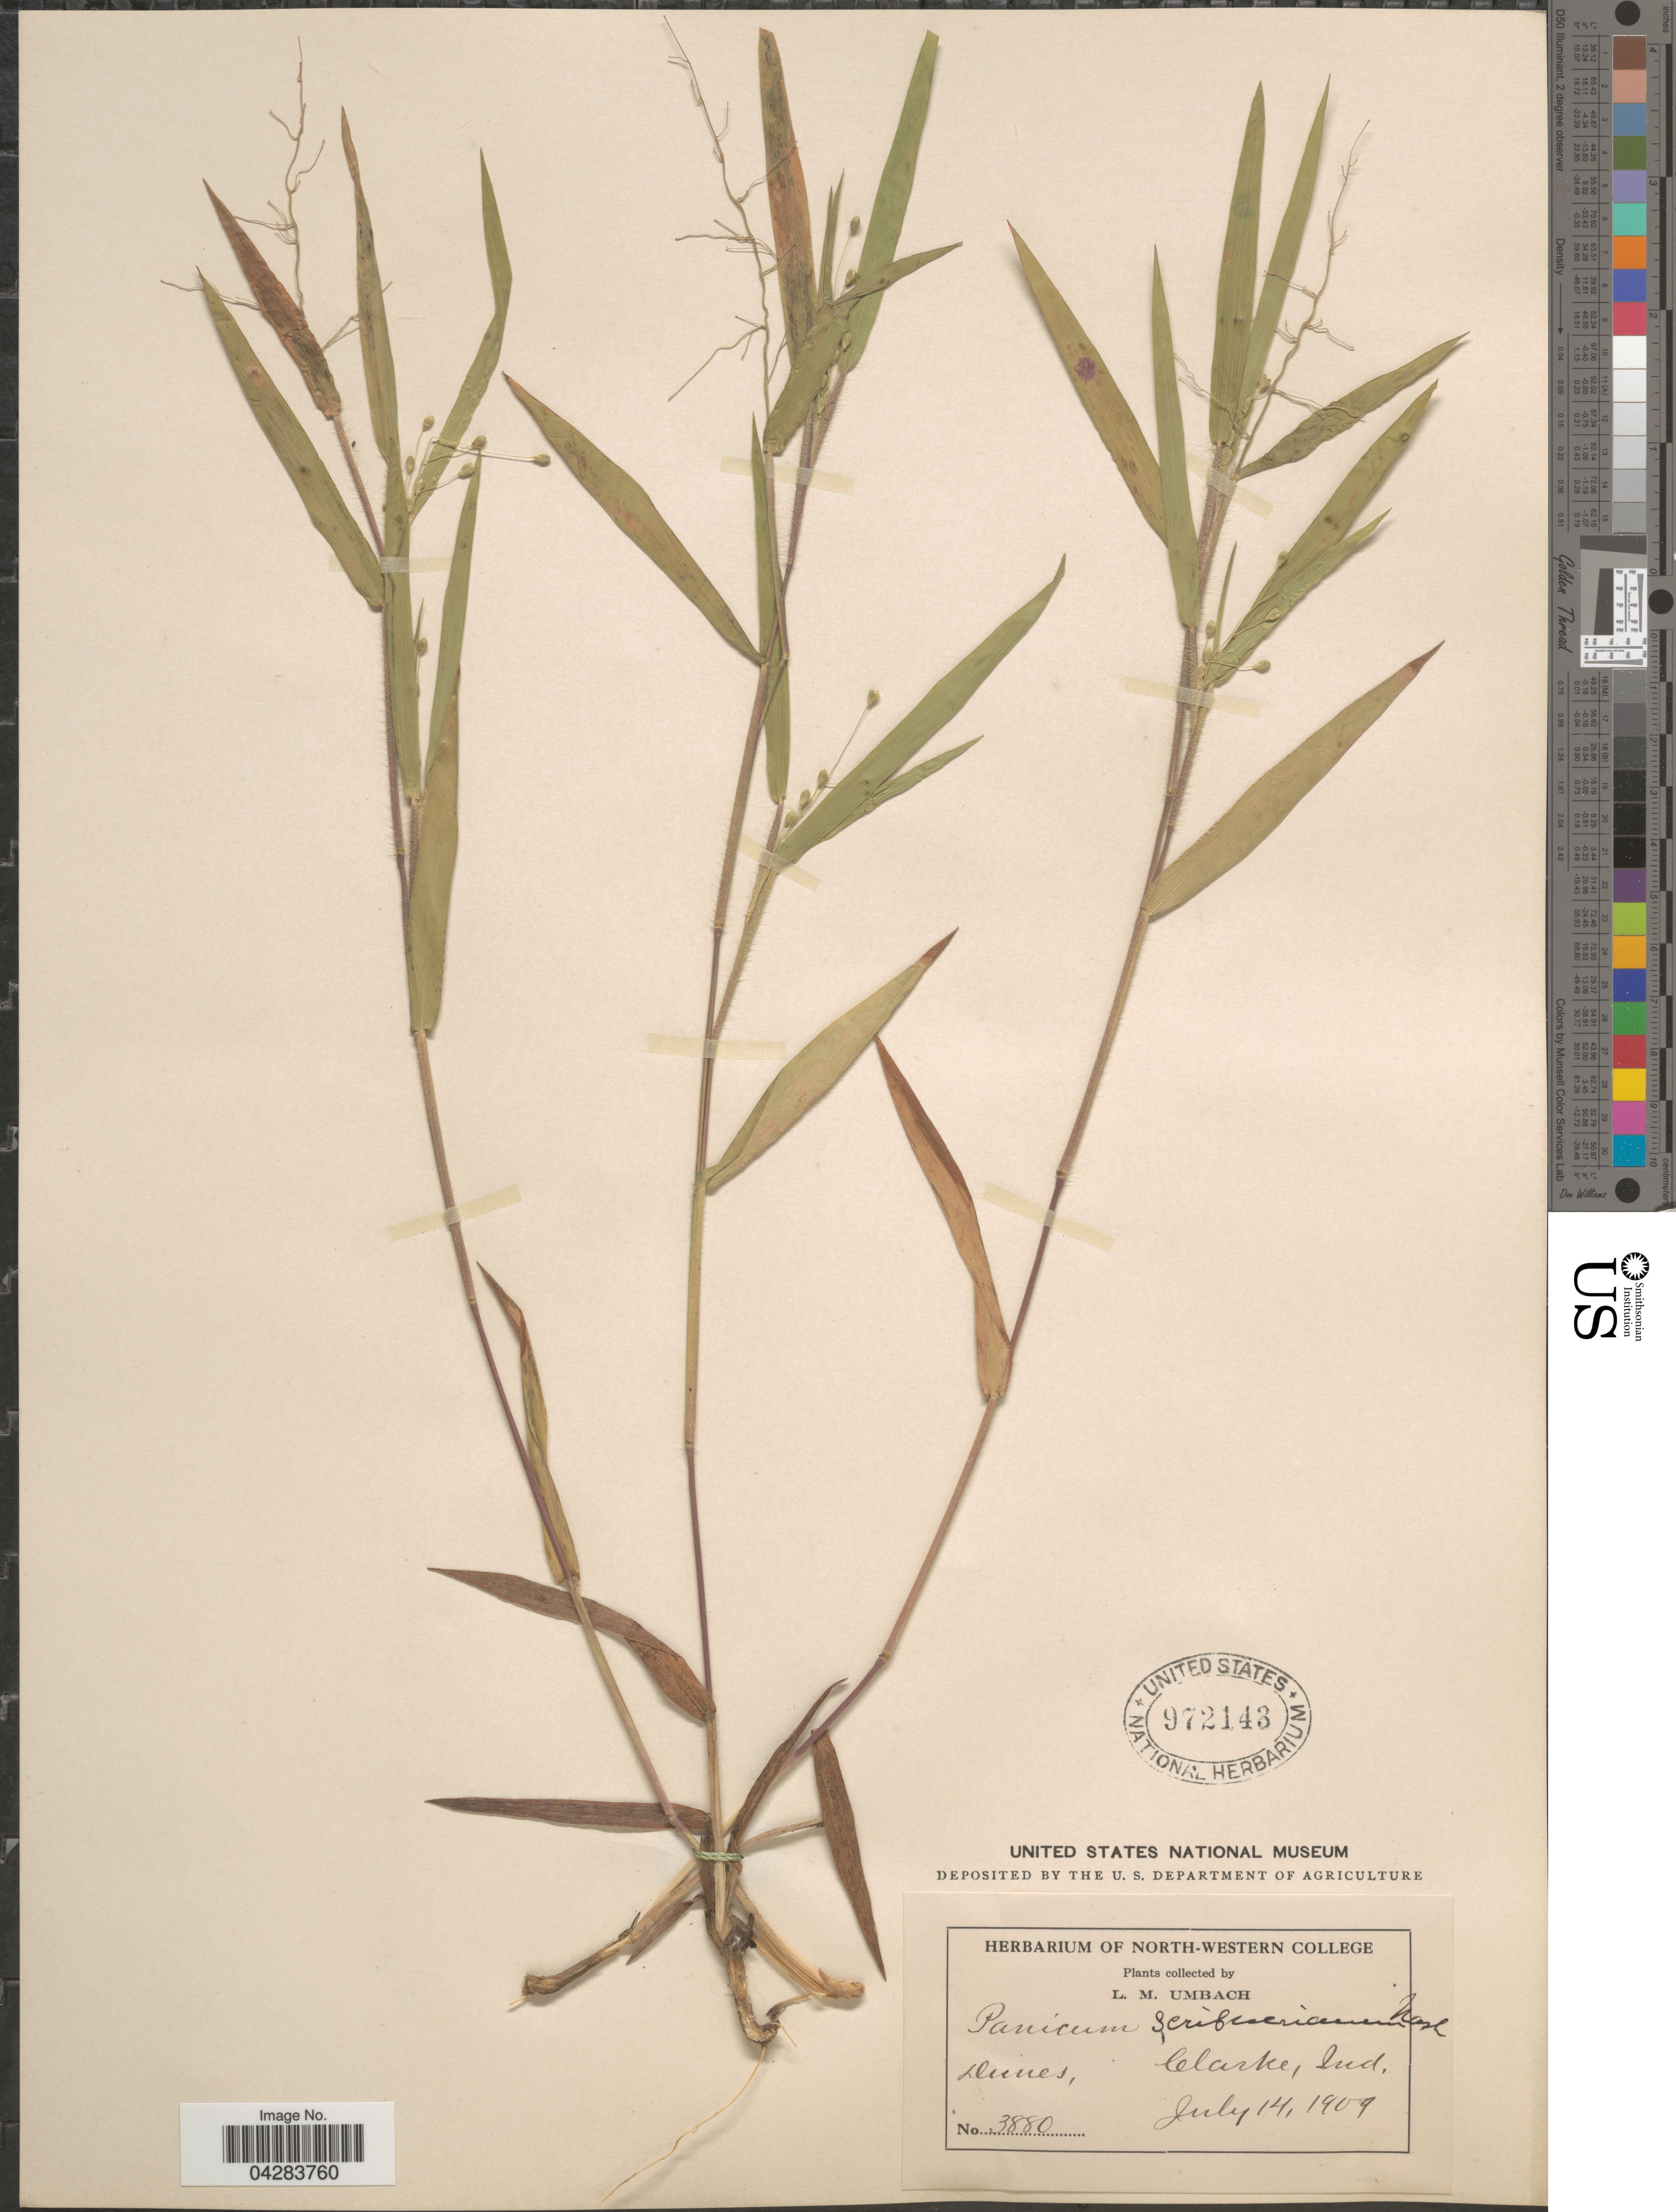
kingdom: Plantae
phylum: Tracheophyta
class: Liliopsida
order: Poales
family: Poaceae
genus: Dichanthelium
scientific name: Dichanthelium oligosanthes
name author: (Schult.) Gould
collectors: L. M. Umbach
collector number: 3880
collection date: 1909-07-14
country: United States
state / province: Indiana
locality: Dunes, Clarke.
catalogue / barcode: US 972143